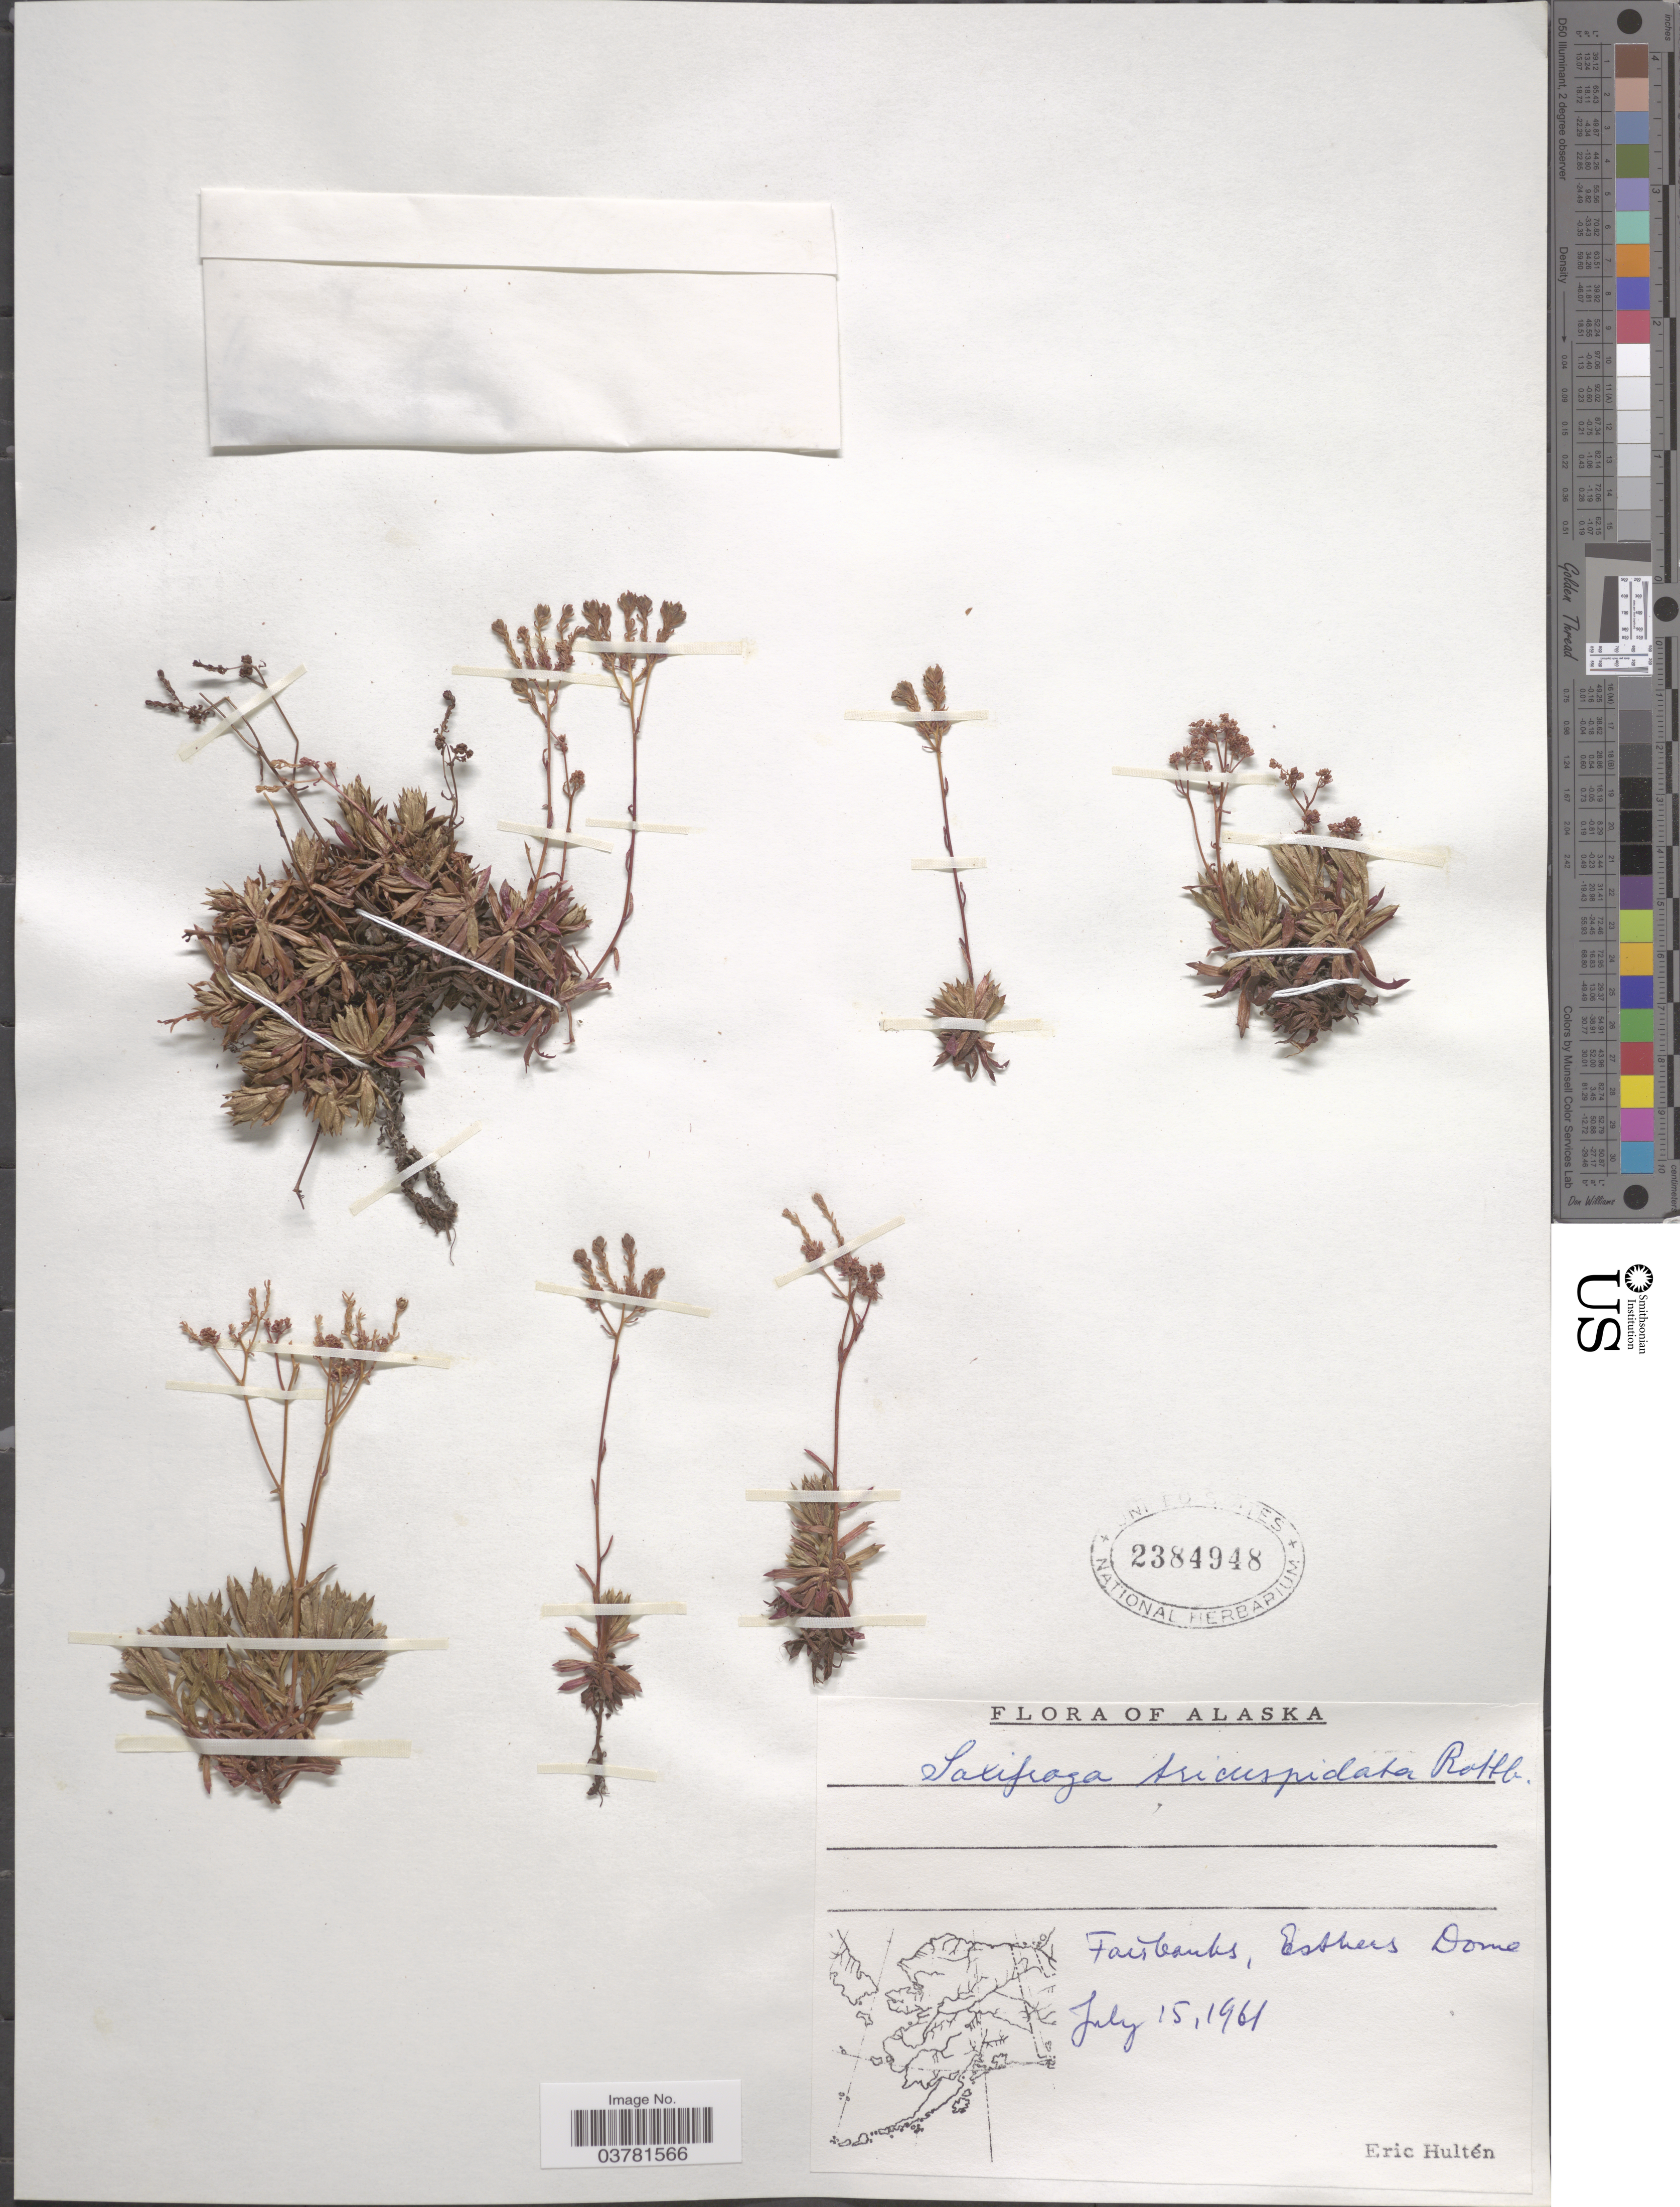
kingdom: Plantae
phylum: Tracheophyta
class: Magnoliopsida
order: Saxifragales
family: Saxifragaceae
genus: Saxifraga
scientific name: Saxifraga tricuspidata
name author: Rottb.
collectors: E. G. Hultén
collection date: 1961-07-15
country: United States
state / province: Alaska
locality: Fairbanks, Esthers Dome.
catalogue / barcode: US 2384948